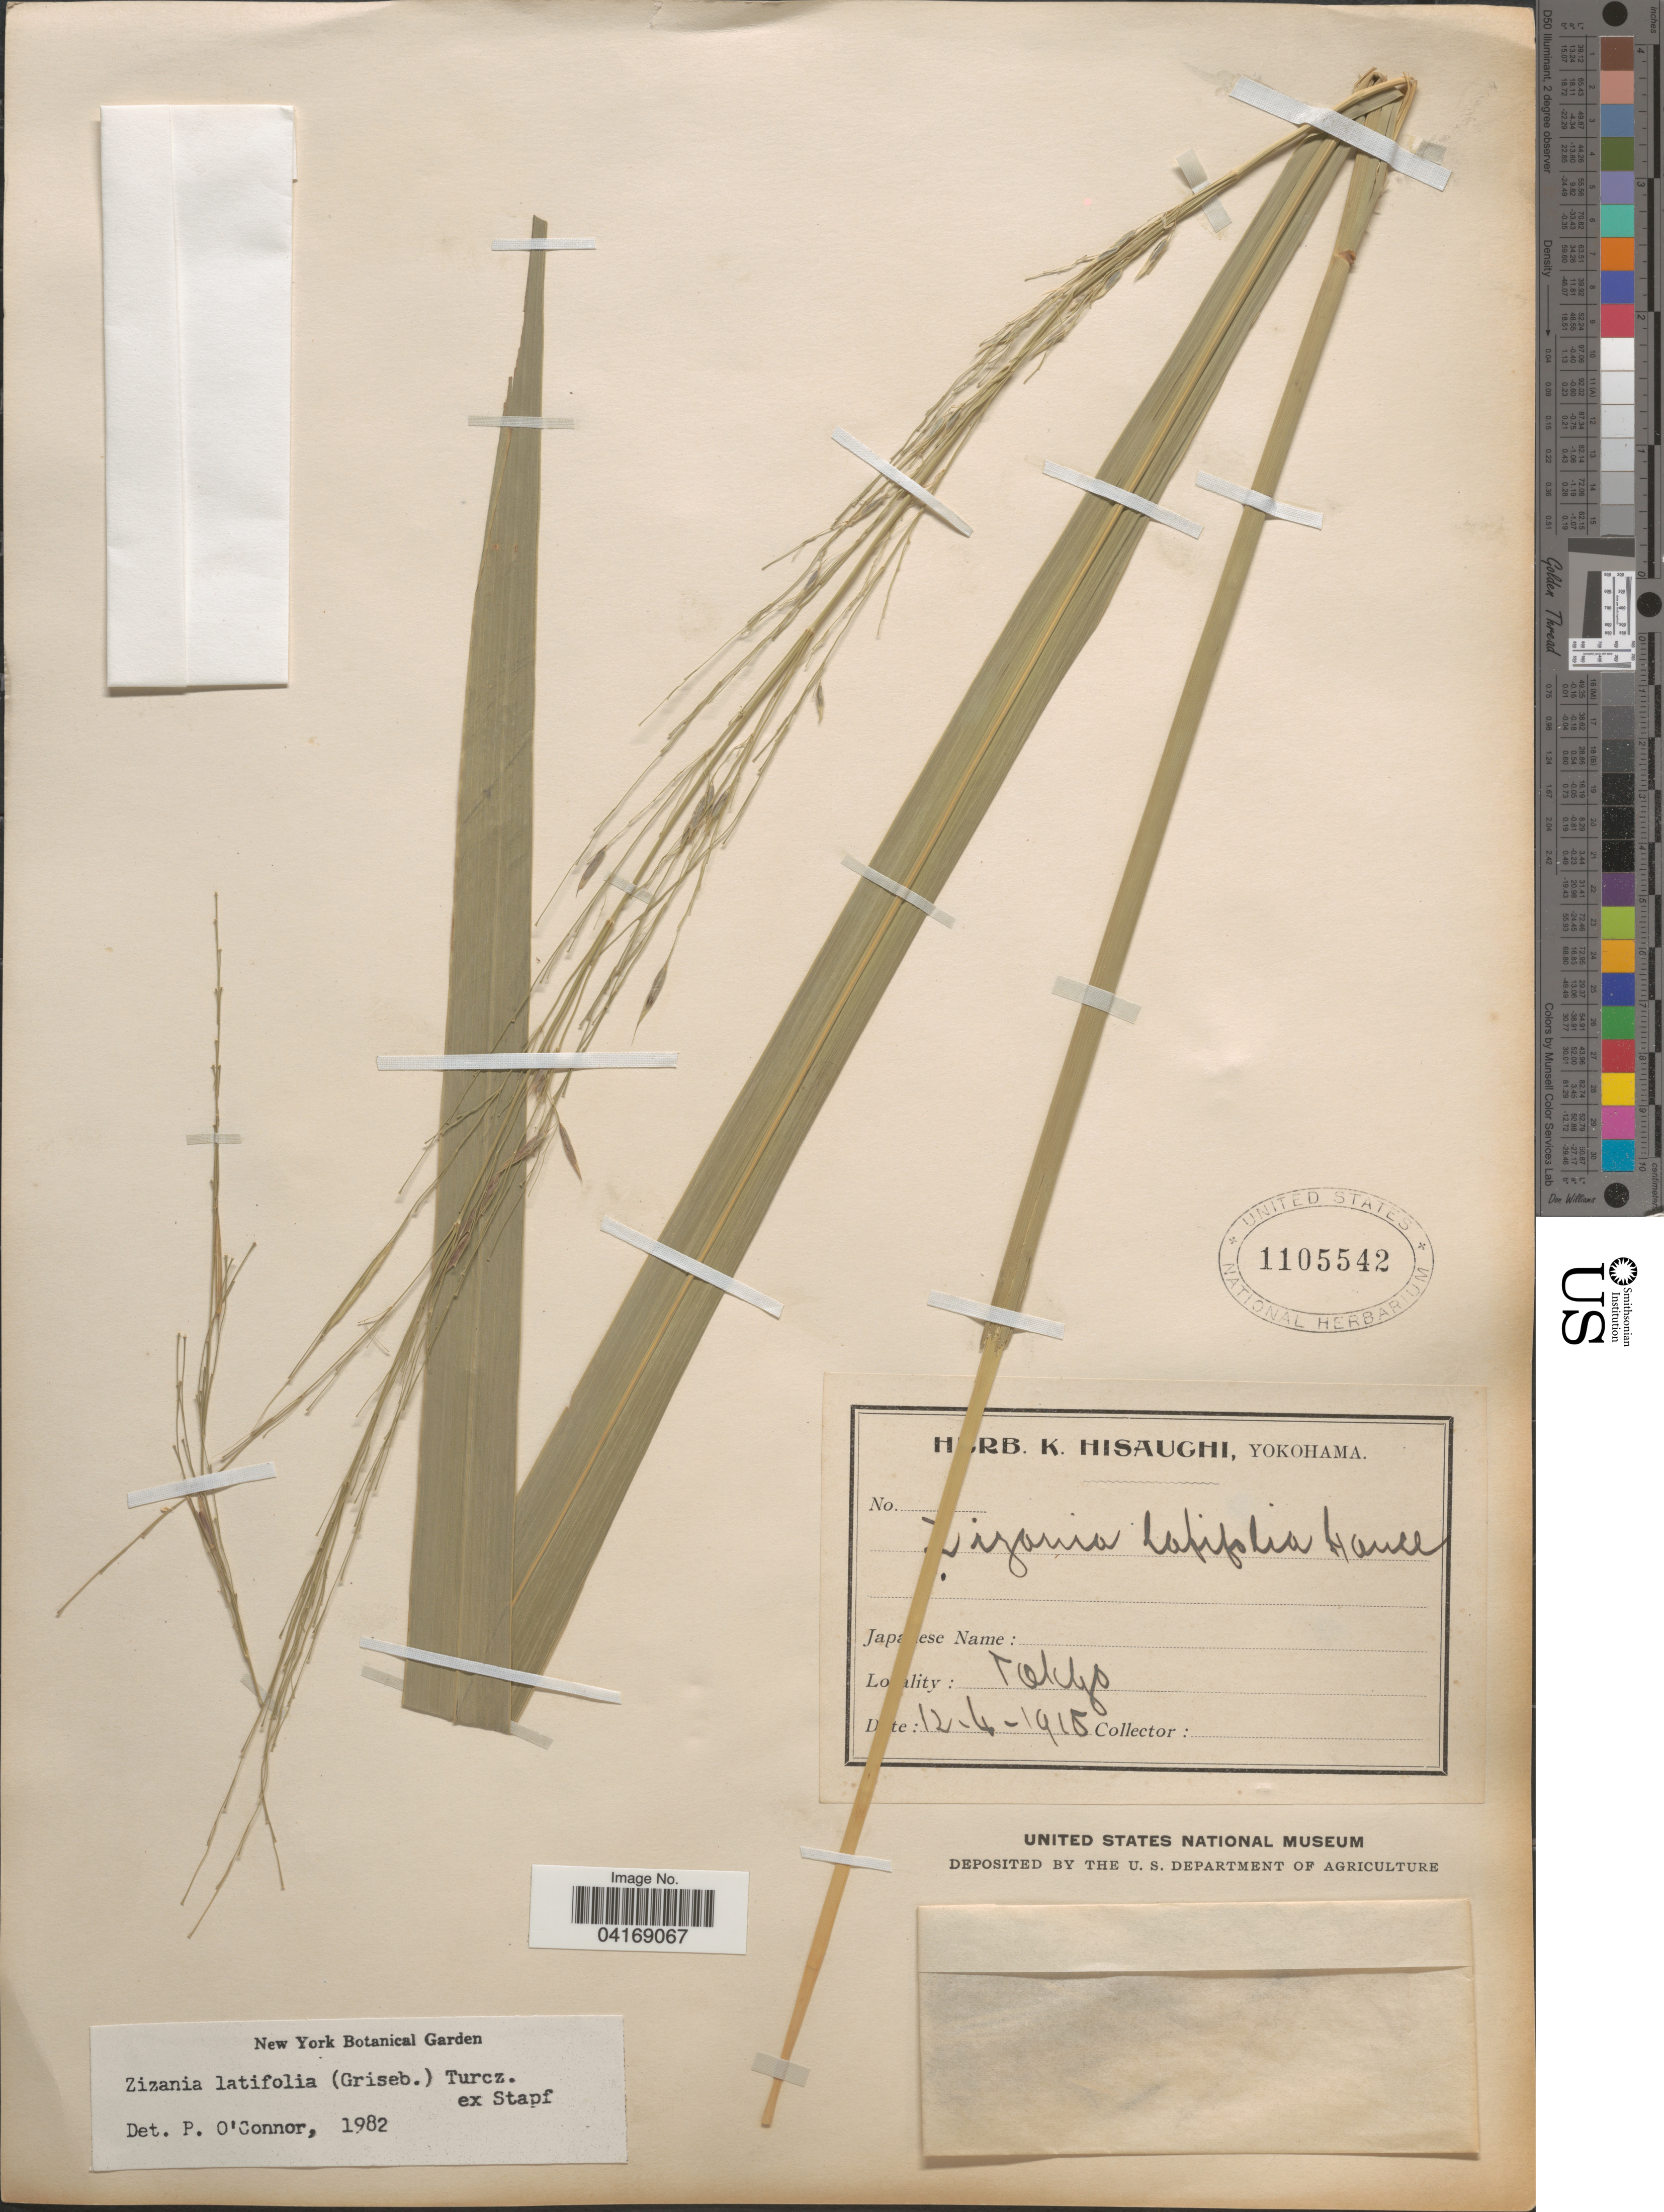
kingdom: Plantae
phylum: Tracheophyta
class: Liliopsida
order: Poales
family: Poaceae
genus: Zizania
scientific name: Zizania latifolia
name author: (Griseb.) Stapf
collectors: Ex herb. K. Hisaughi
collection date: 1915-04-12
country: Japan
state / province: Tokyo, Federal City of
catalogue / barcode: US 1105542